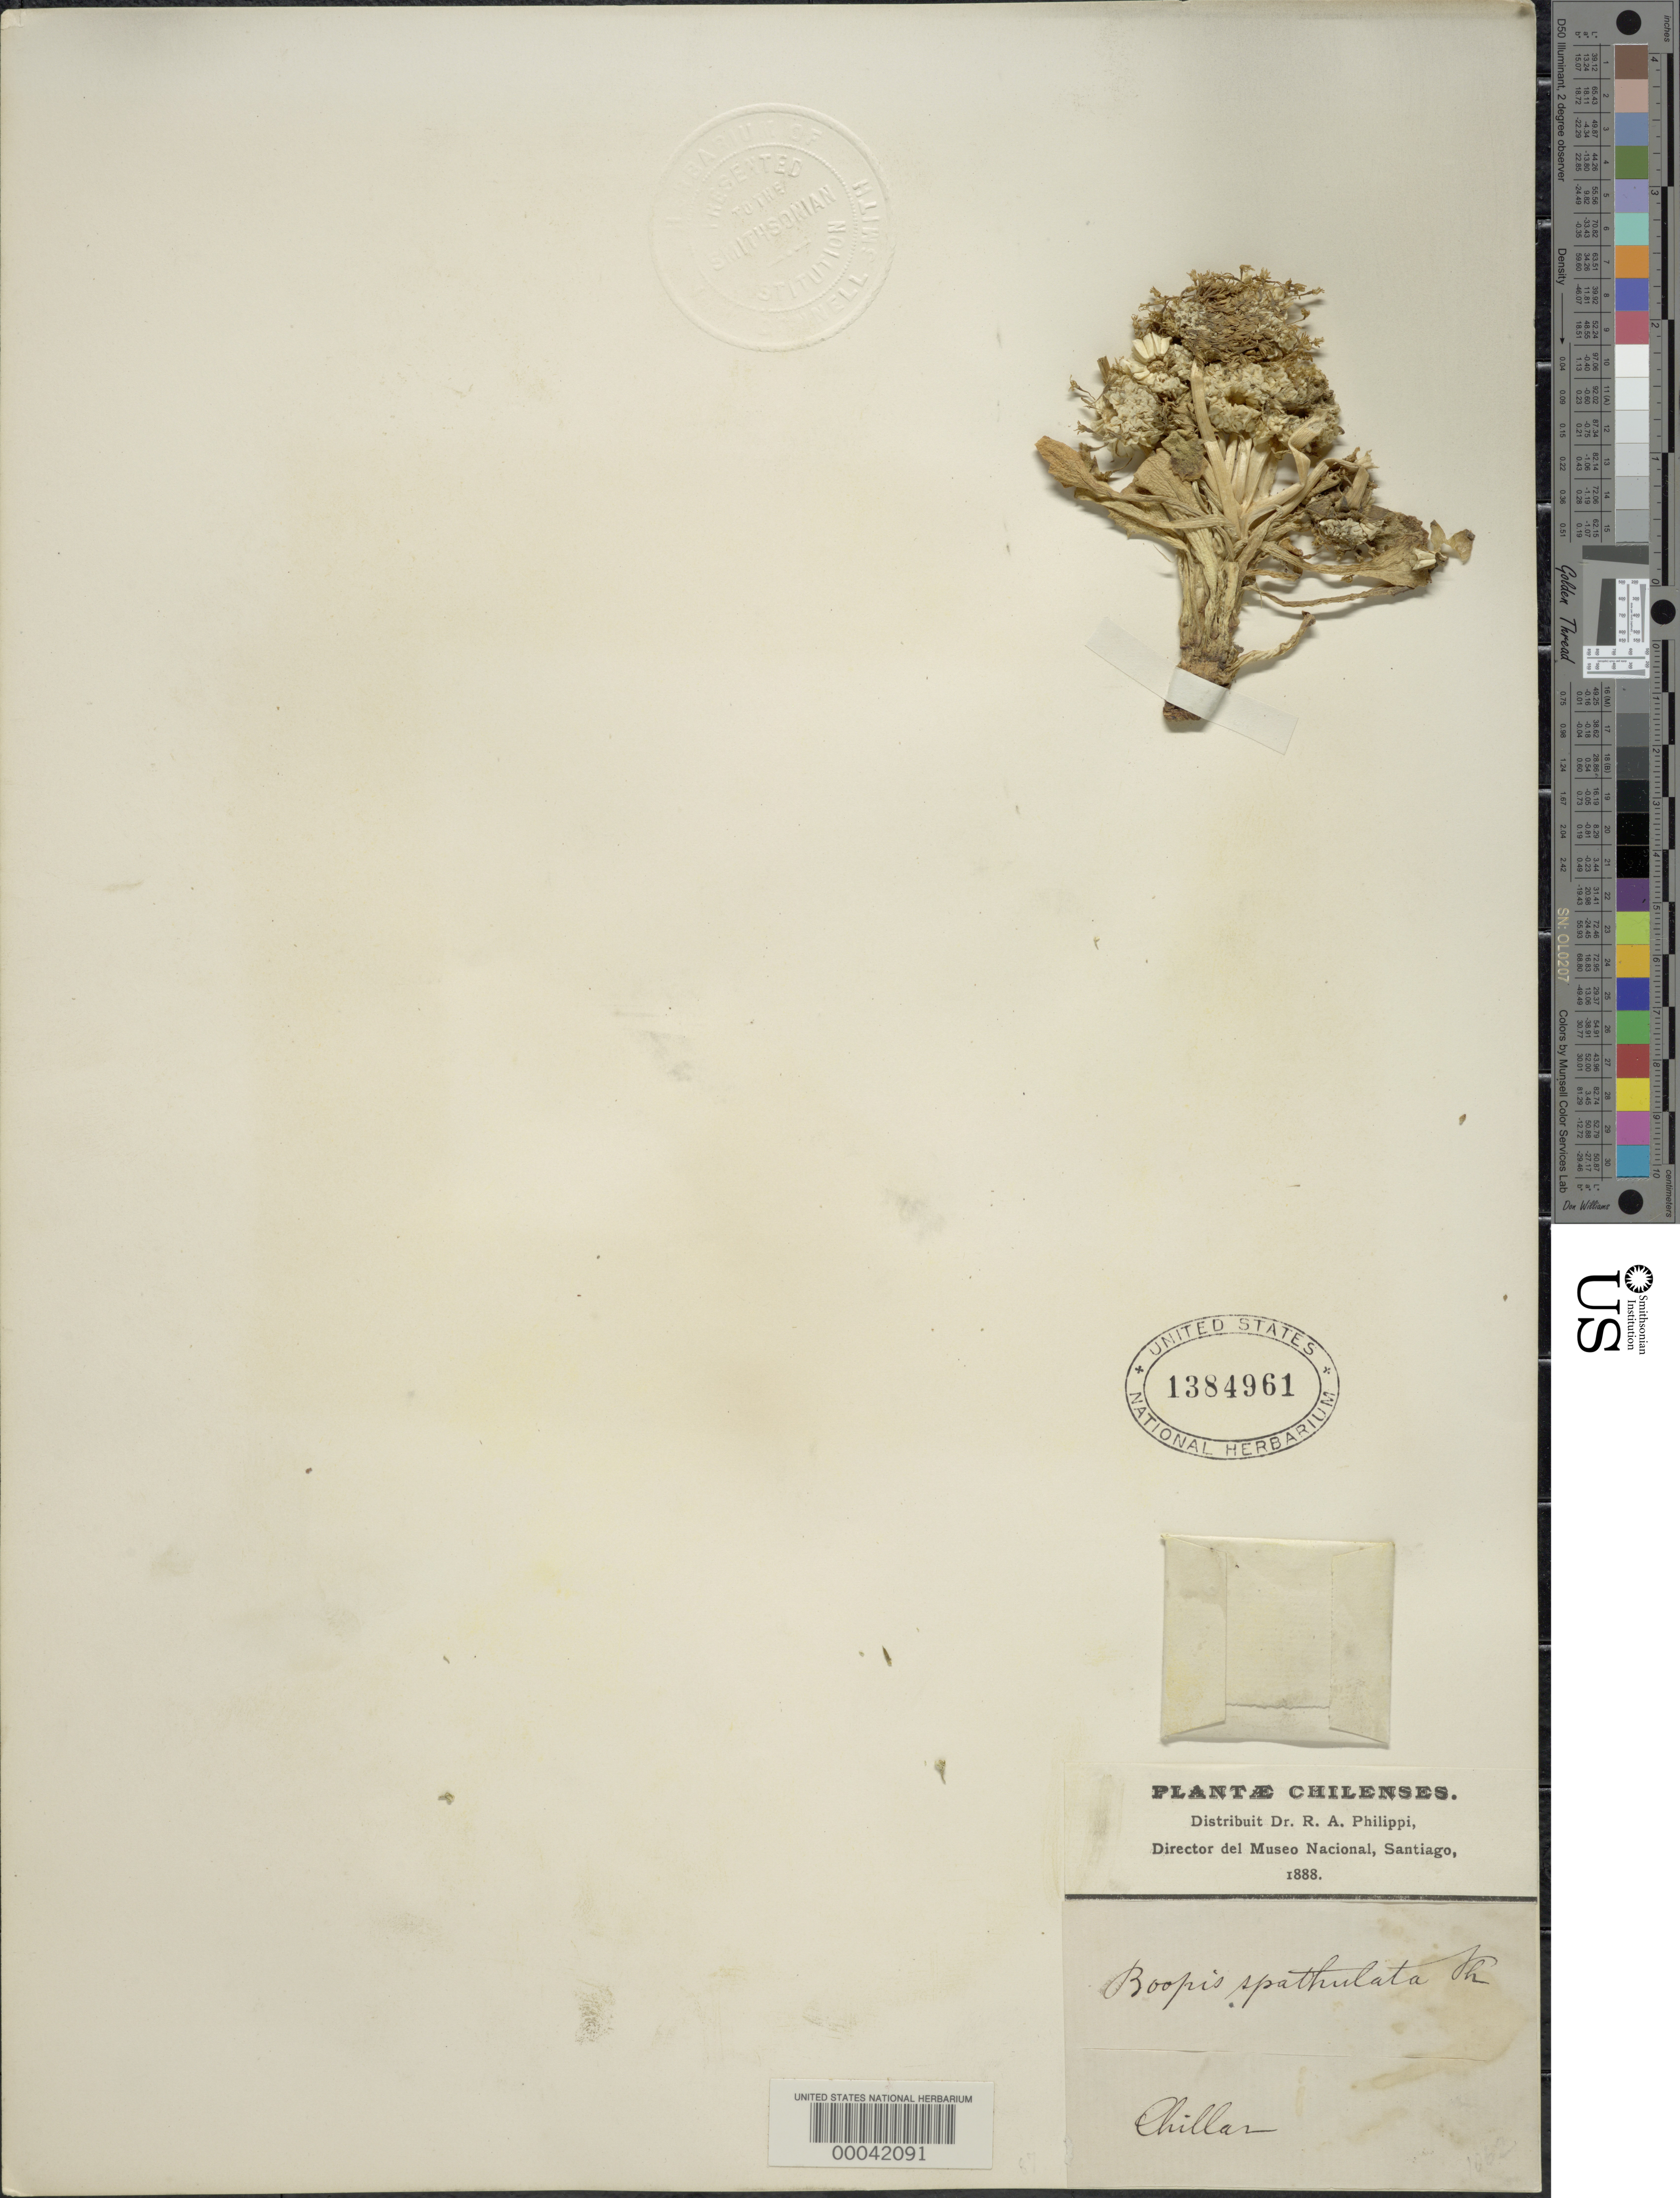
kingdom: Plantae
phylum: Tracheophyta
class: Magnoliopsida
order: Asterales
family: Calyceraceae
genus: Boopis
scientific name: Boopis spathulata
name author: Phil.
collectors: R. A. Philippi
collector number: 1062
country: Chile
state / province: Bio-Bío (VIII)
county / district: Ñuble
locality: Chillan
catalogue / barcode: US 1384961